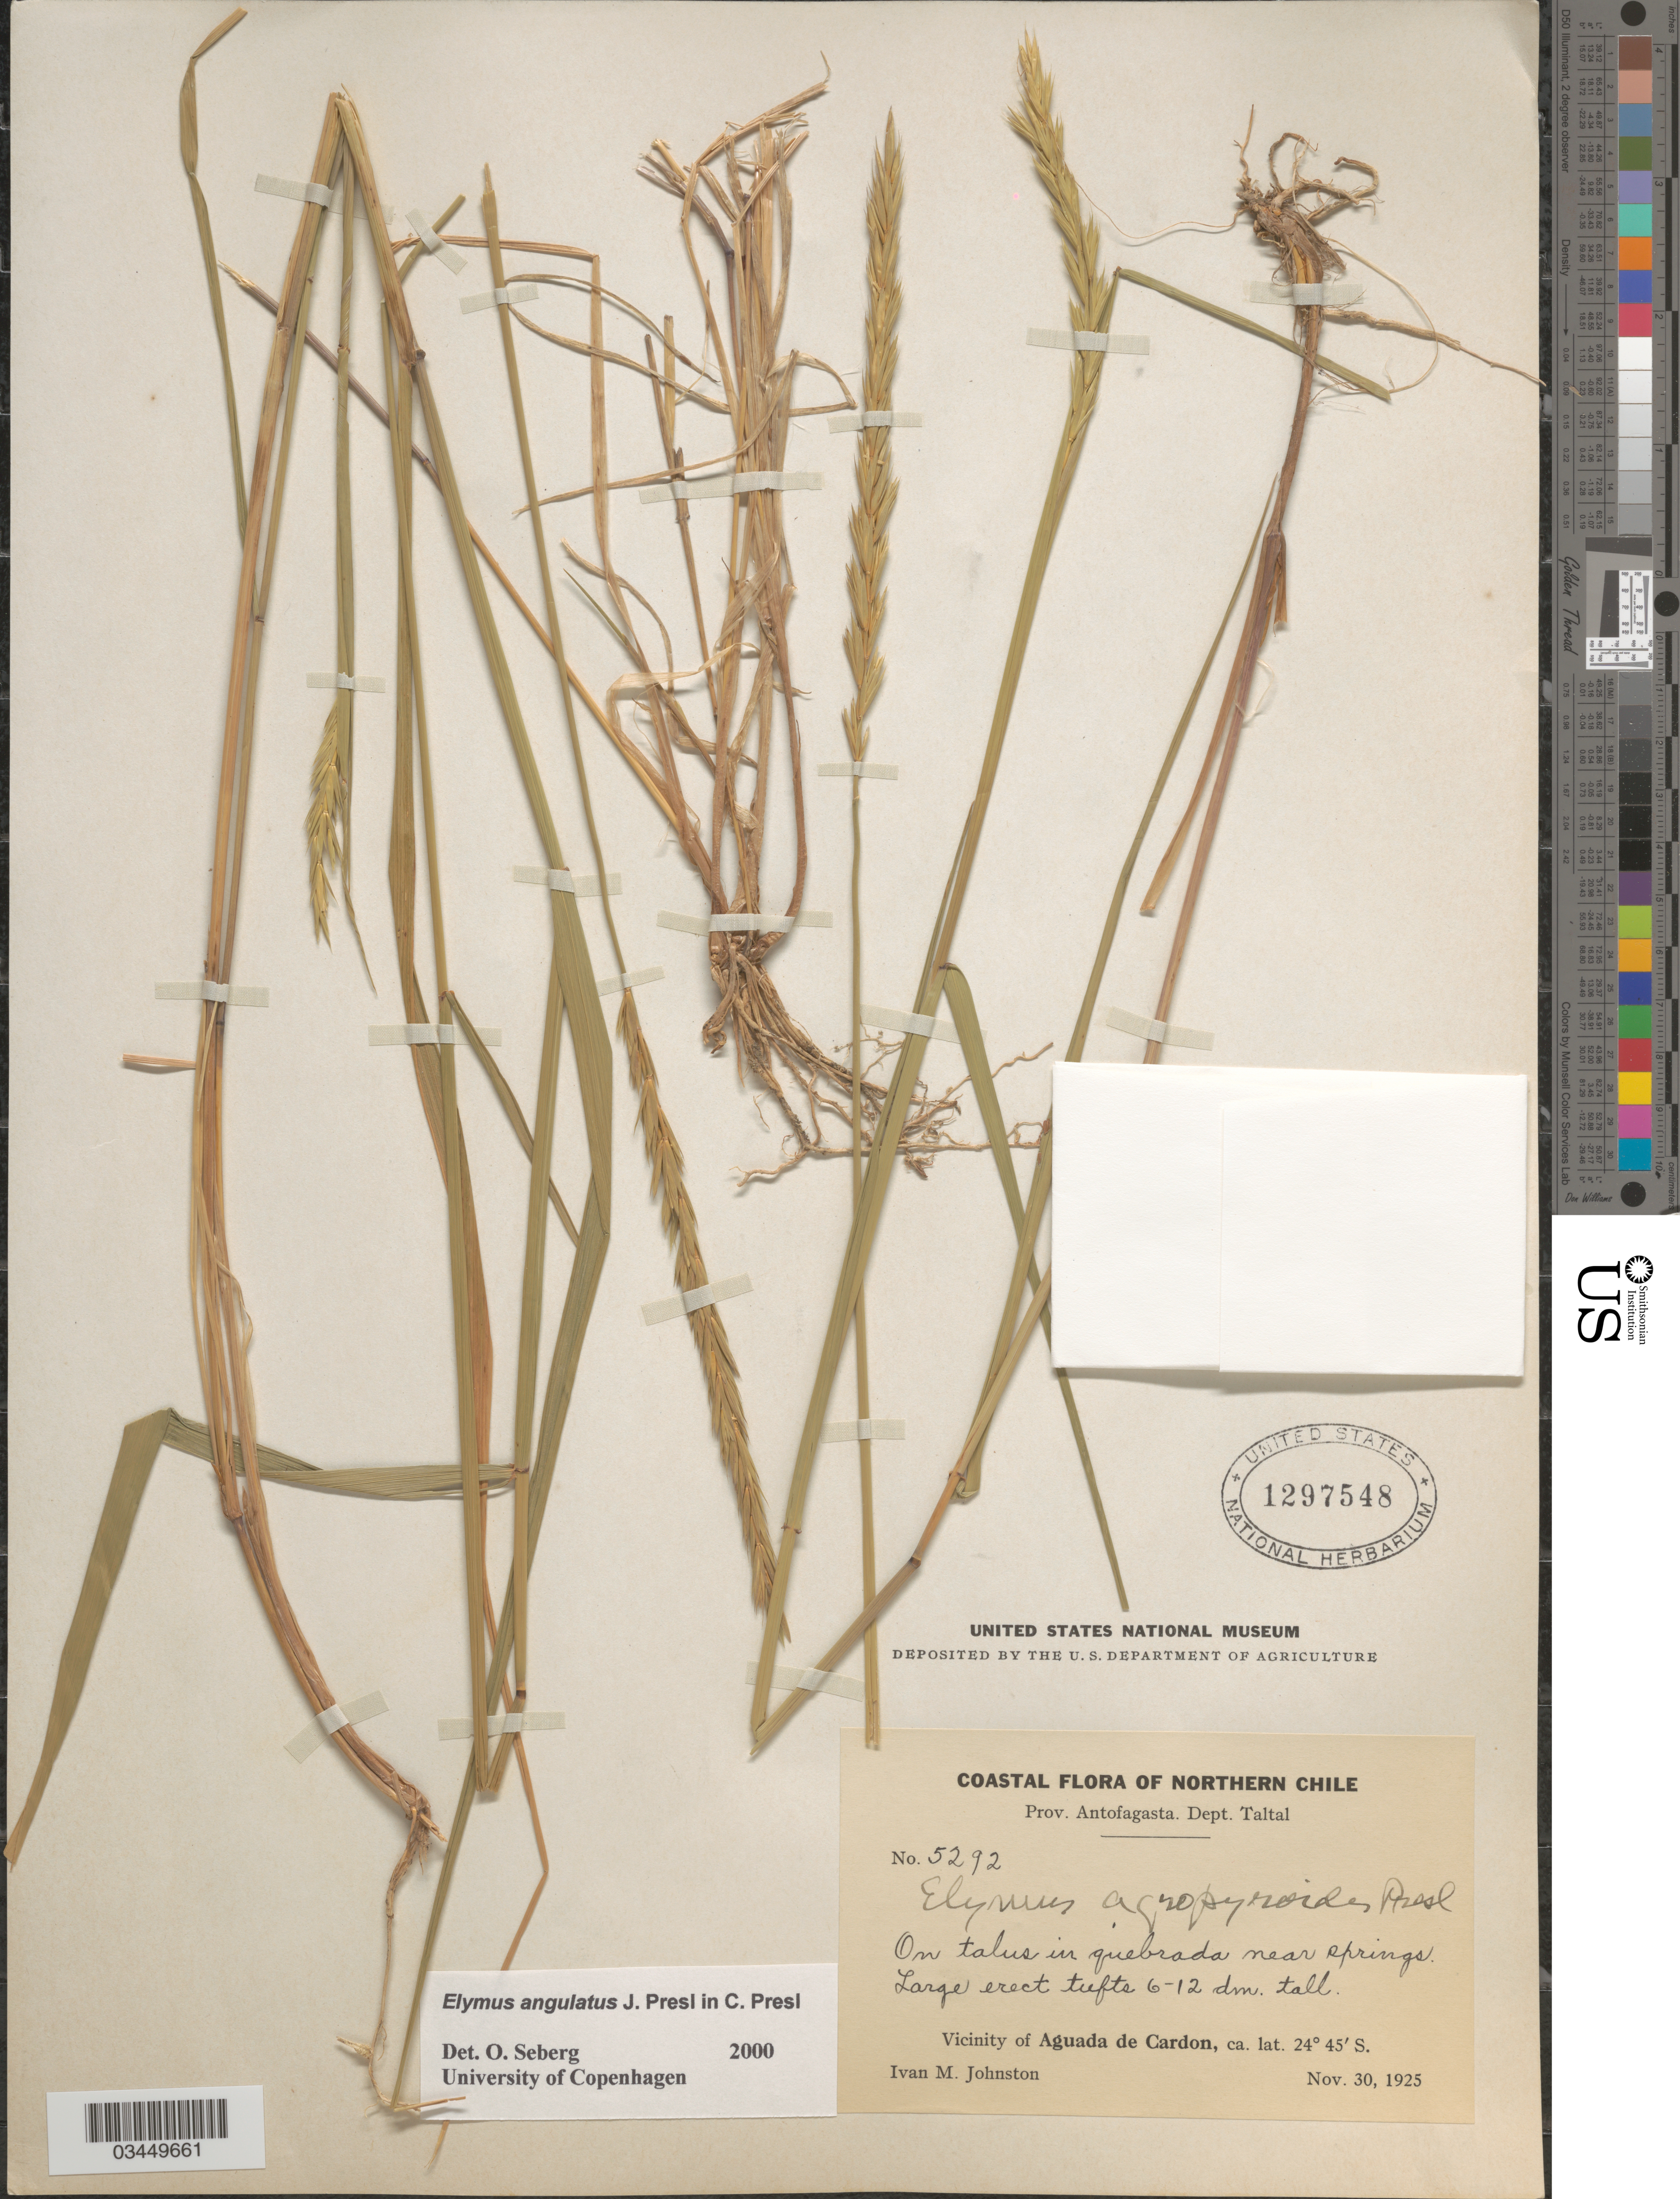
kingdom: Plantae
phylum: Tracheophyta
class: Liliopsida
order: Poales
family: Poaceae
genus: Elymus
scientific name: Elymus angulatus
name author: J. Presl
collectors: I.M. Johnston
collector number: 5292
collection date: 1925-11-30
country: Chile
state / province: Antofagasta (II)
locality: Coastal of Northern Chile. Dept. Taltal. Vicinity of Aguada de Cardon.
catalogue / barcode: US 1297548